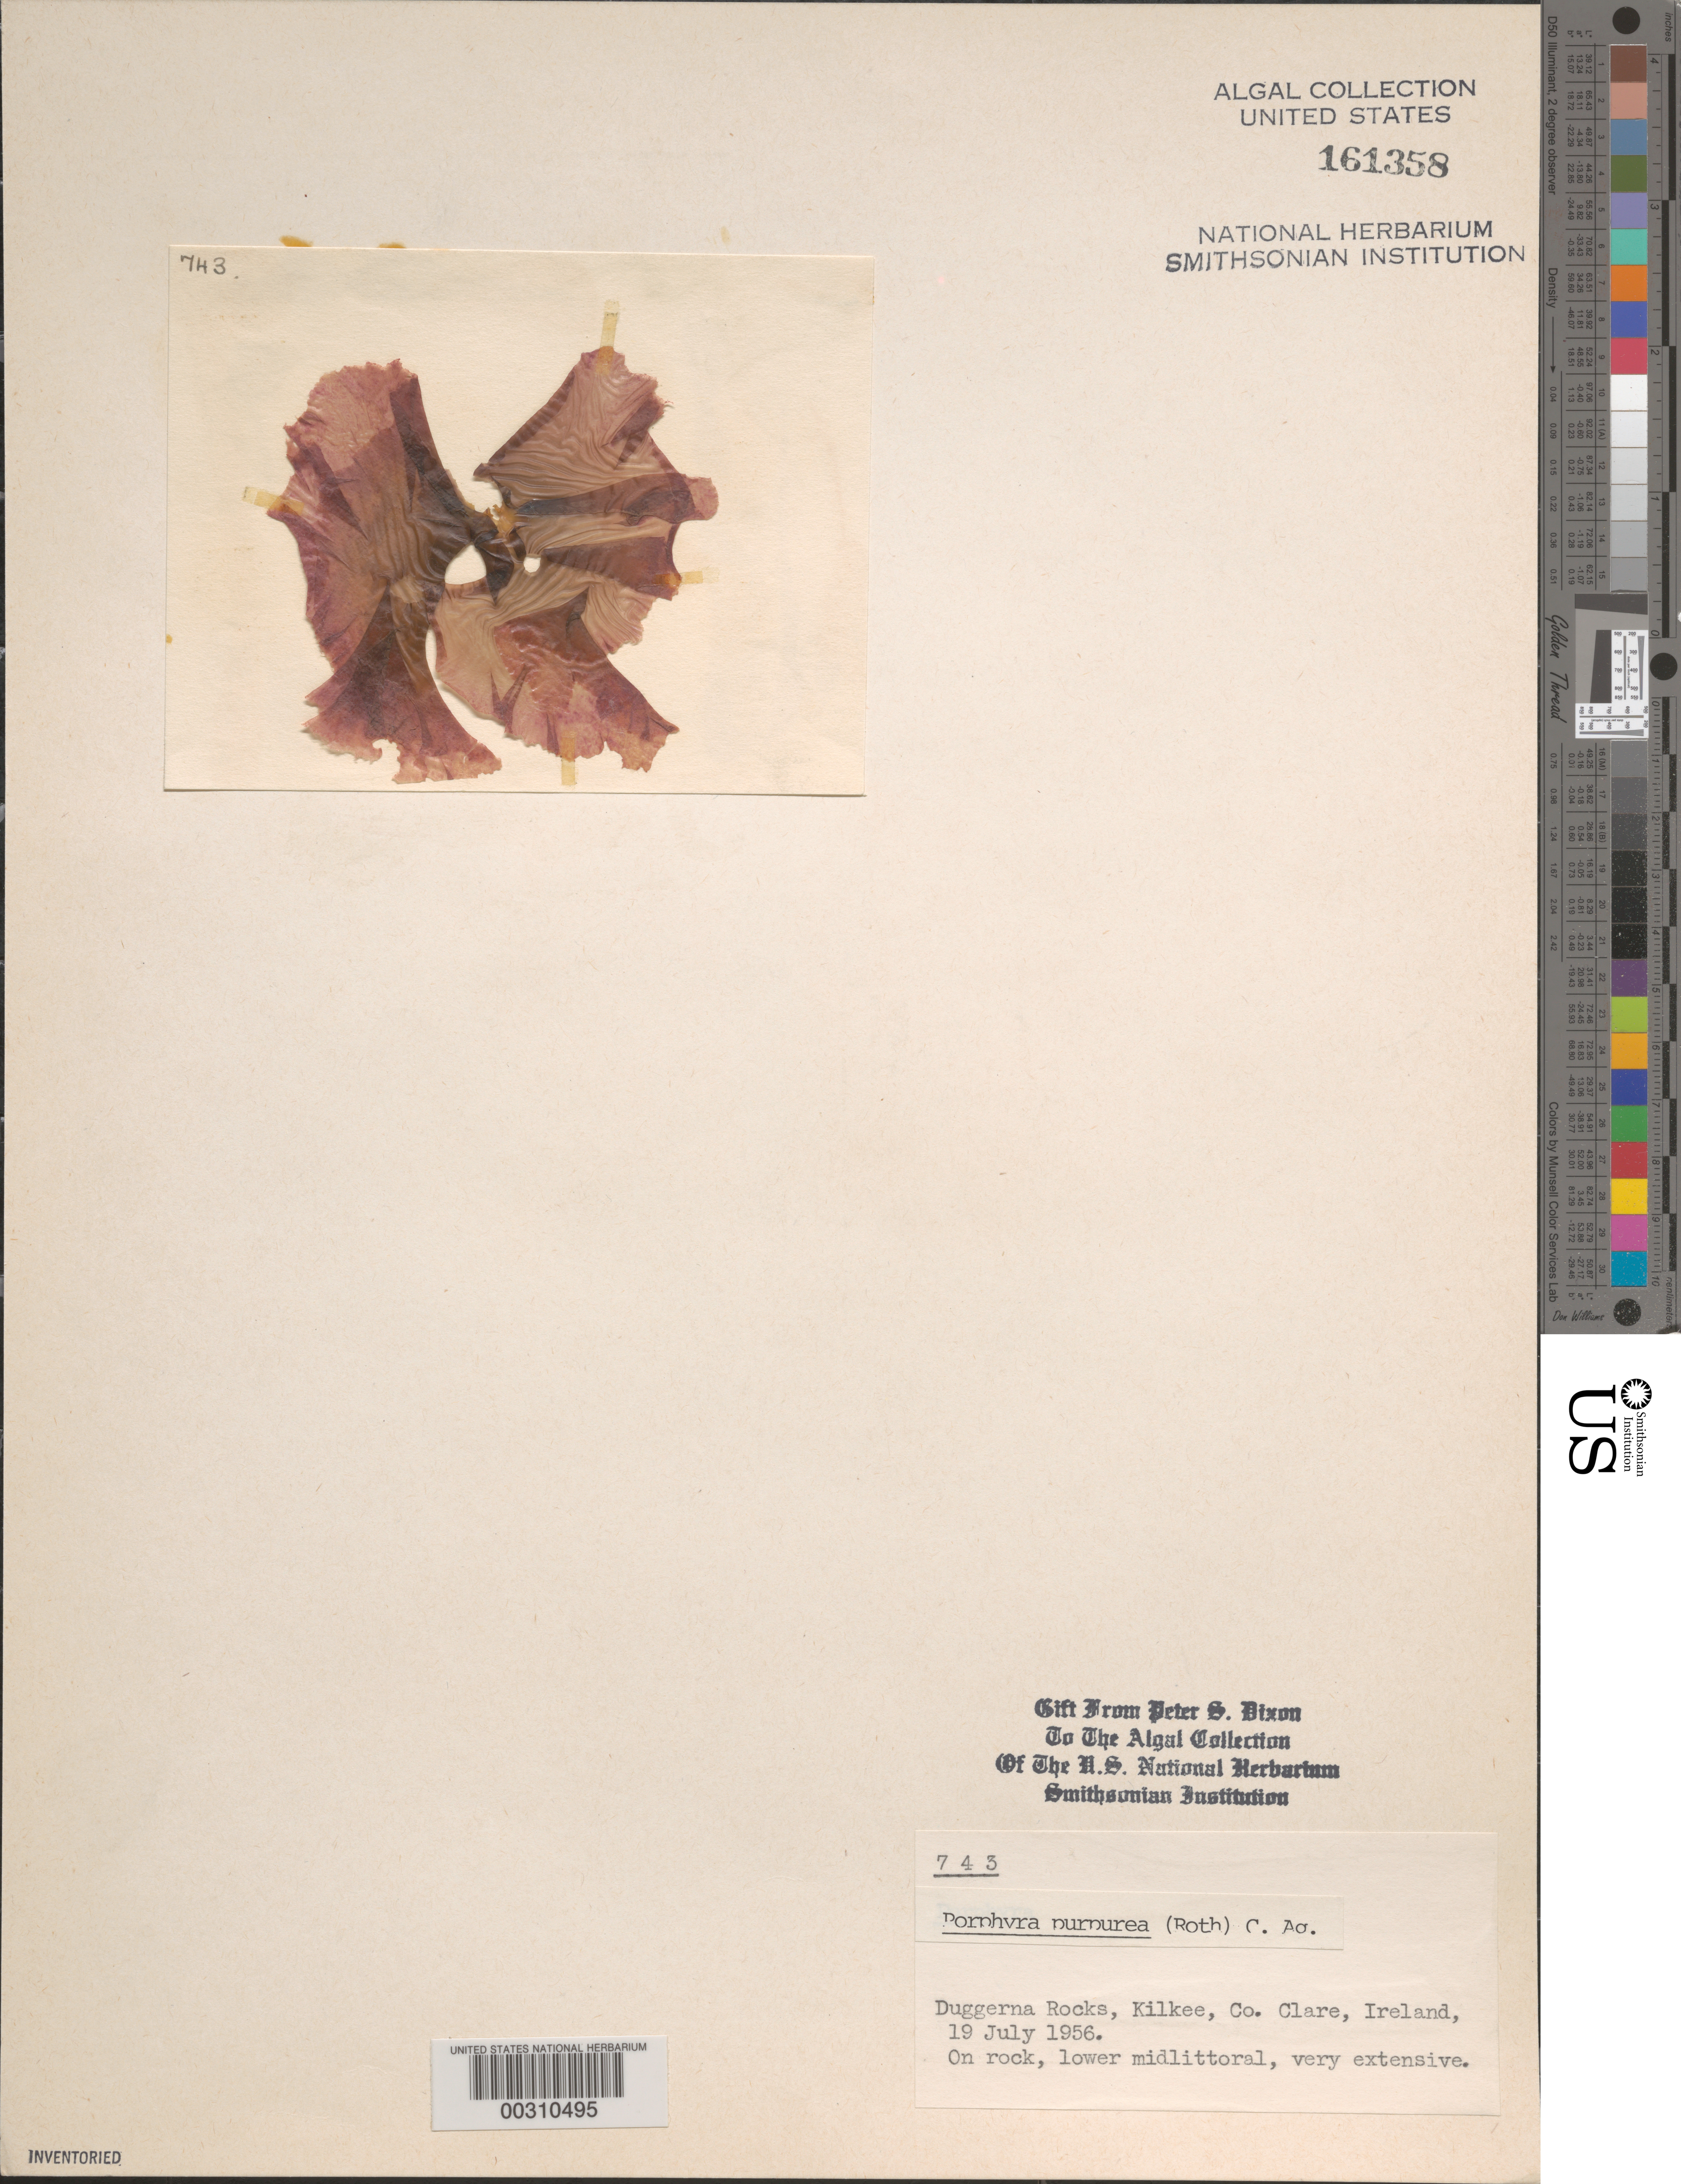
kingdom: Plantae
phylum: Rhodophyta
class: Bangiophyceae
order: Bangiales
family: Bangiaceae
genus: Porphyra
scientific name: Porphyra purpurea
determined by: Dixon, P. S.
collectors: P. S. Dixon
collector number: PSD 743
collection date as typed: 19 Jul 1956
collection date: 1956-07-19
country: Ireland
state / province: Munster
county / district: Clare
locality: Duggerna Rocks, Kilkee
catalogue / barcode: US 161358